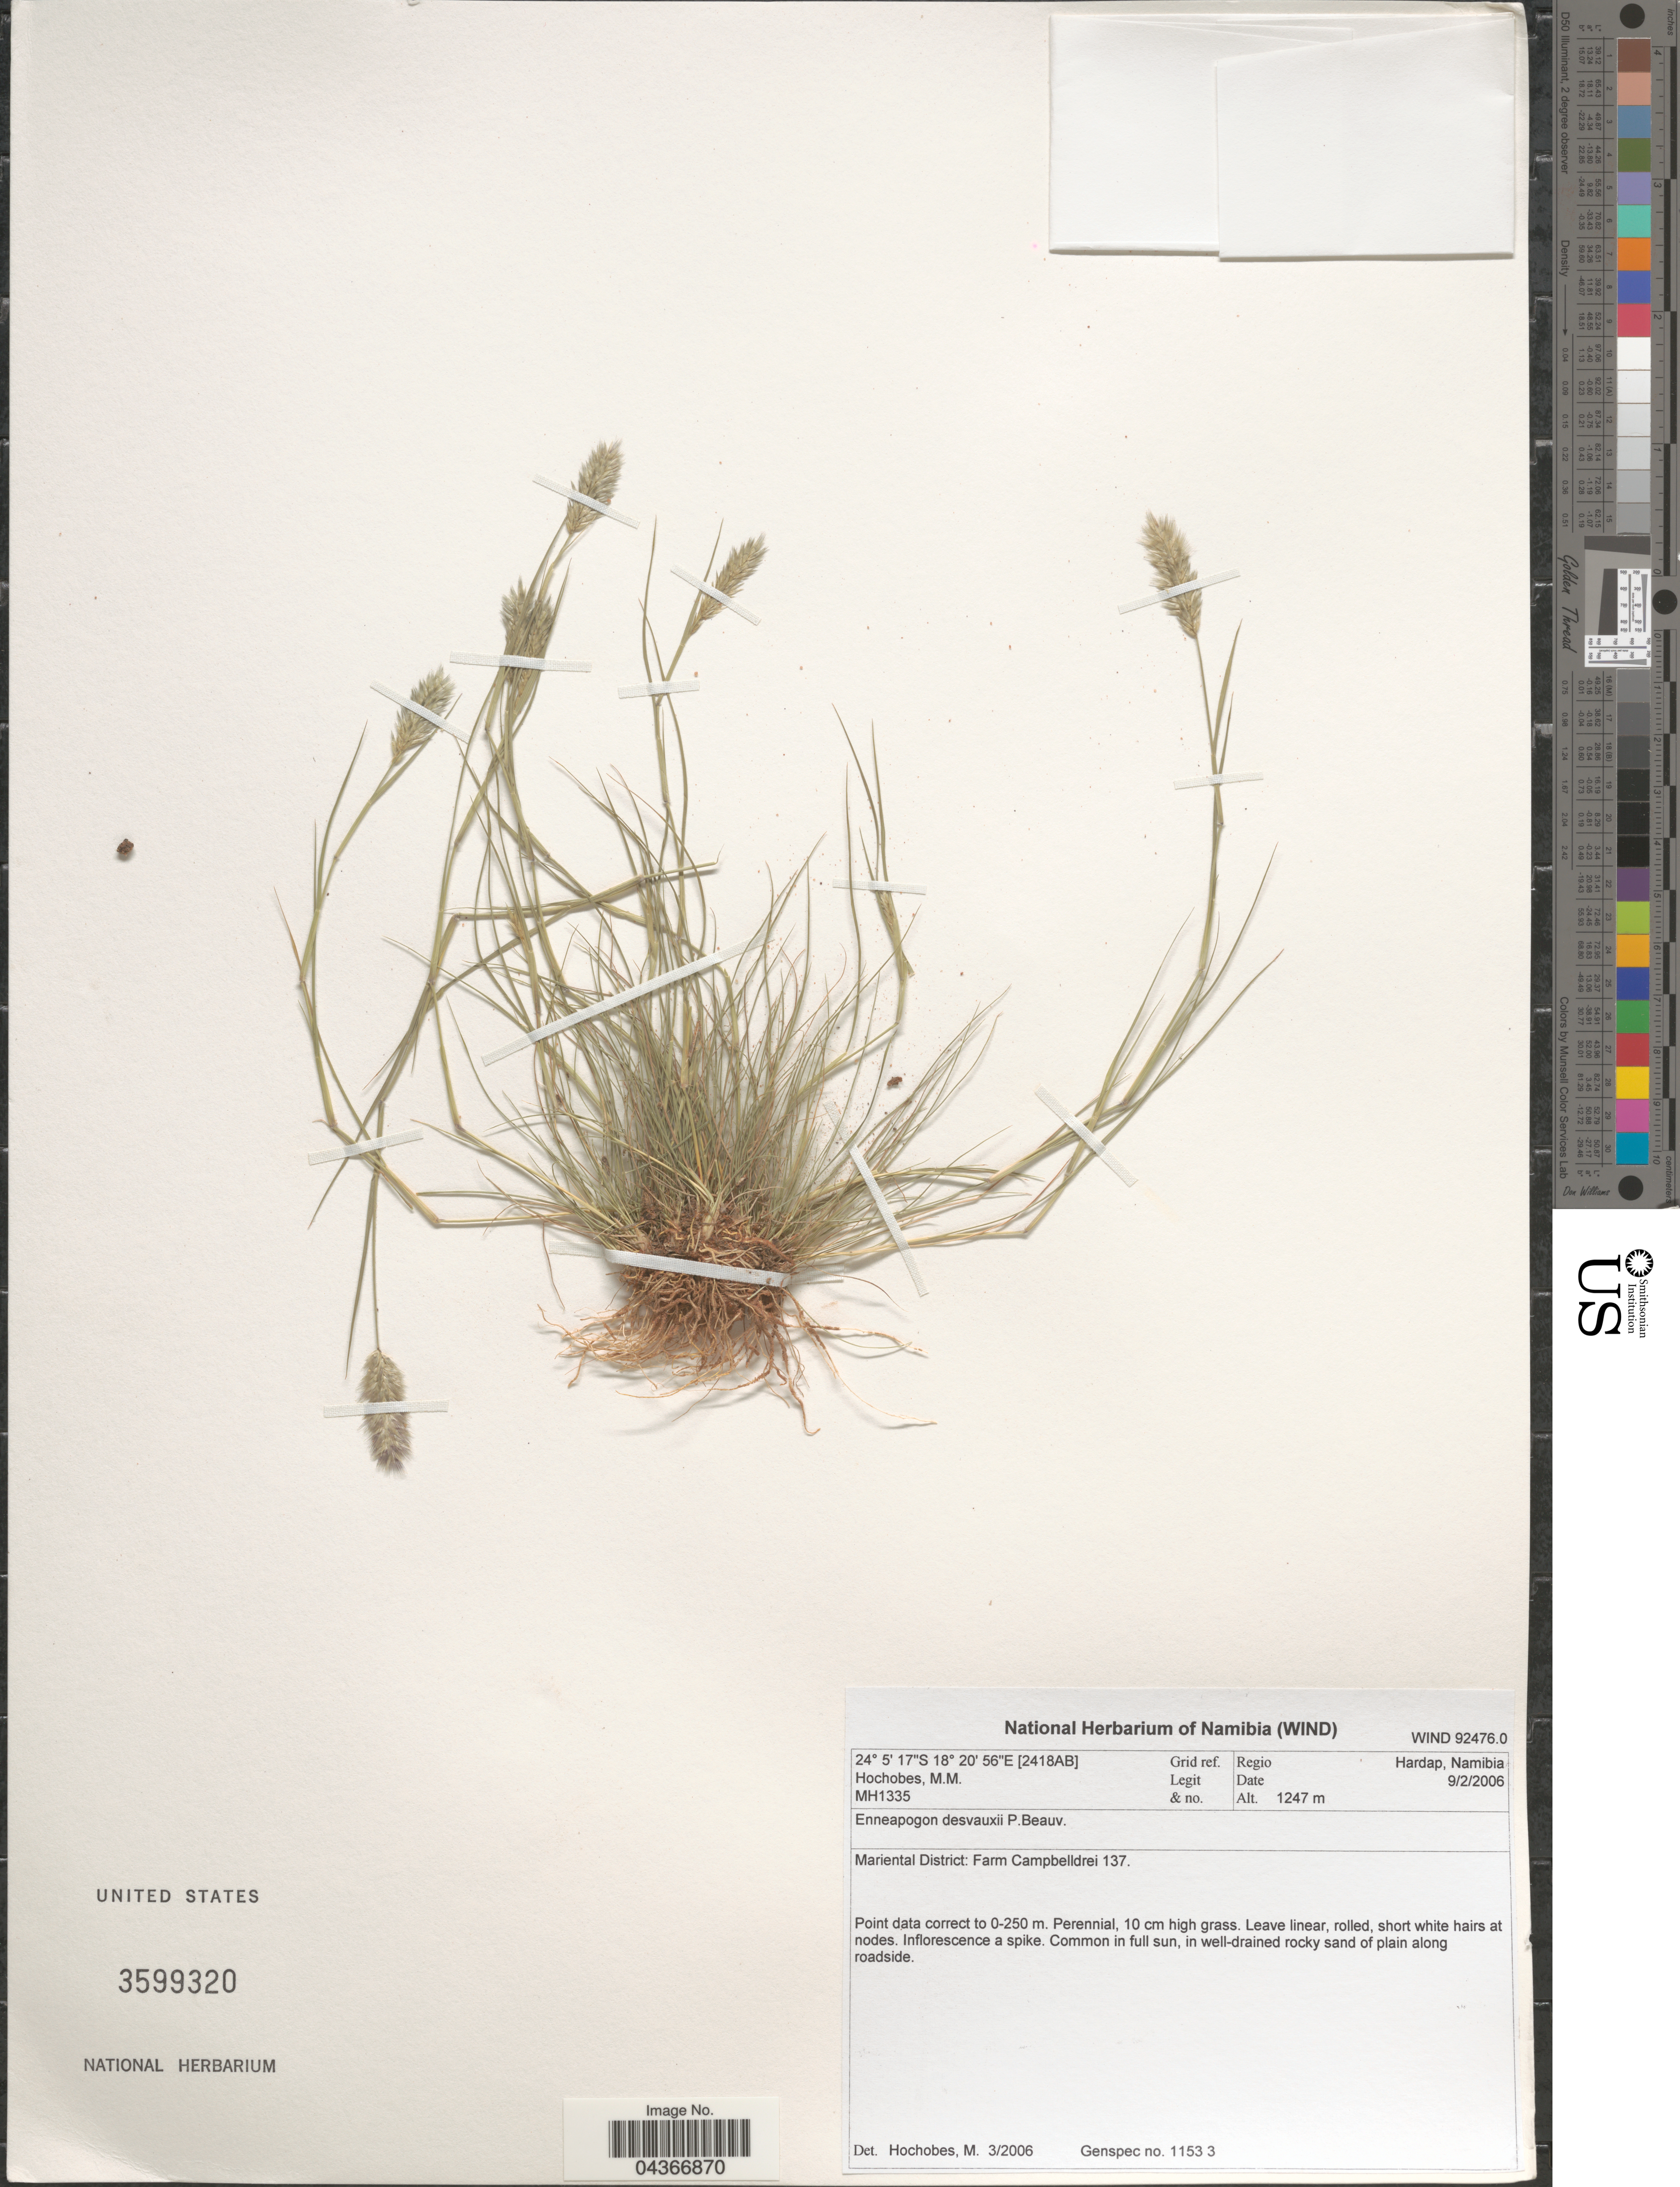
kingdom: Plantae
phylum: Tracheophyta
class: Liliopsida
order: Poales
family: Poaceae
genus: Enneapogon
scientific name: Enneapogon desvauxii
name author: P. Beauv.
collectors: M. Hochobes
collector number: MH1335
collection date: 2006-02-09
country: Namibia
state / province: Hardap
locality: Grif ref. [2418AB]. Regio Hardap. Mariental District: Farm Campbelldrei 137.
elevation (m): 1247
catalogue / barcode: US 3599320